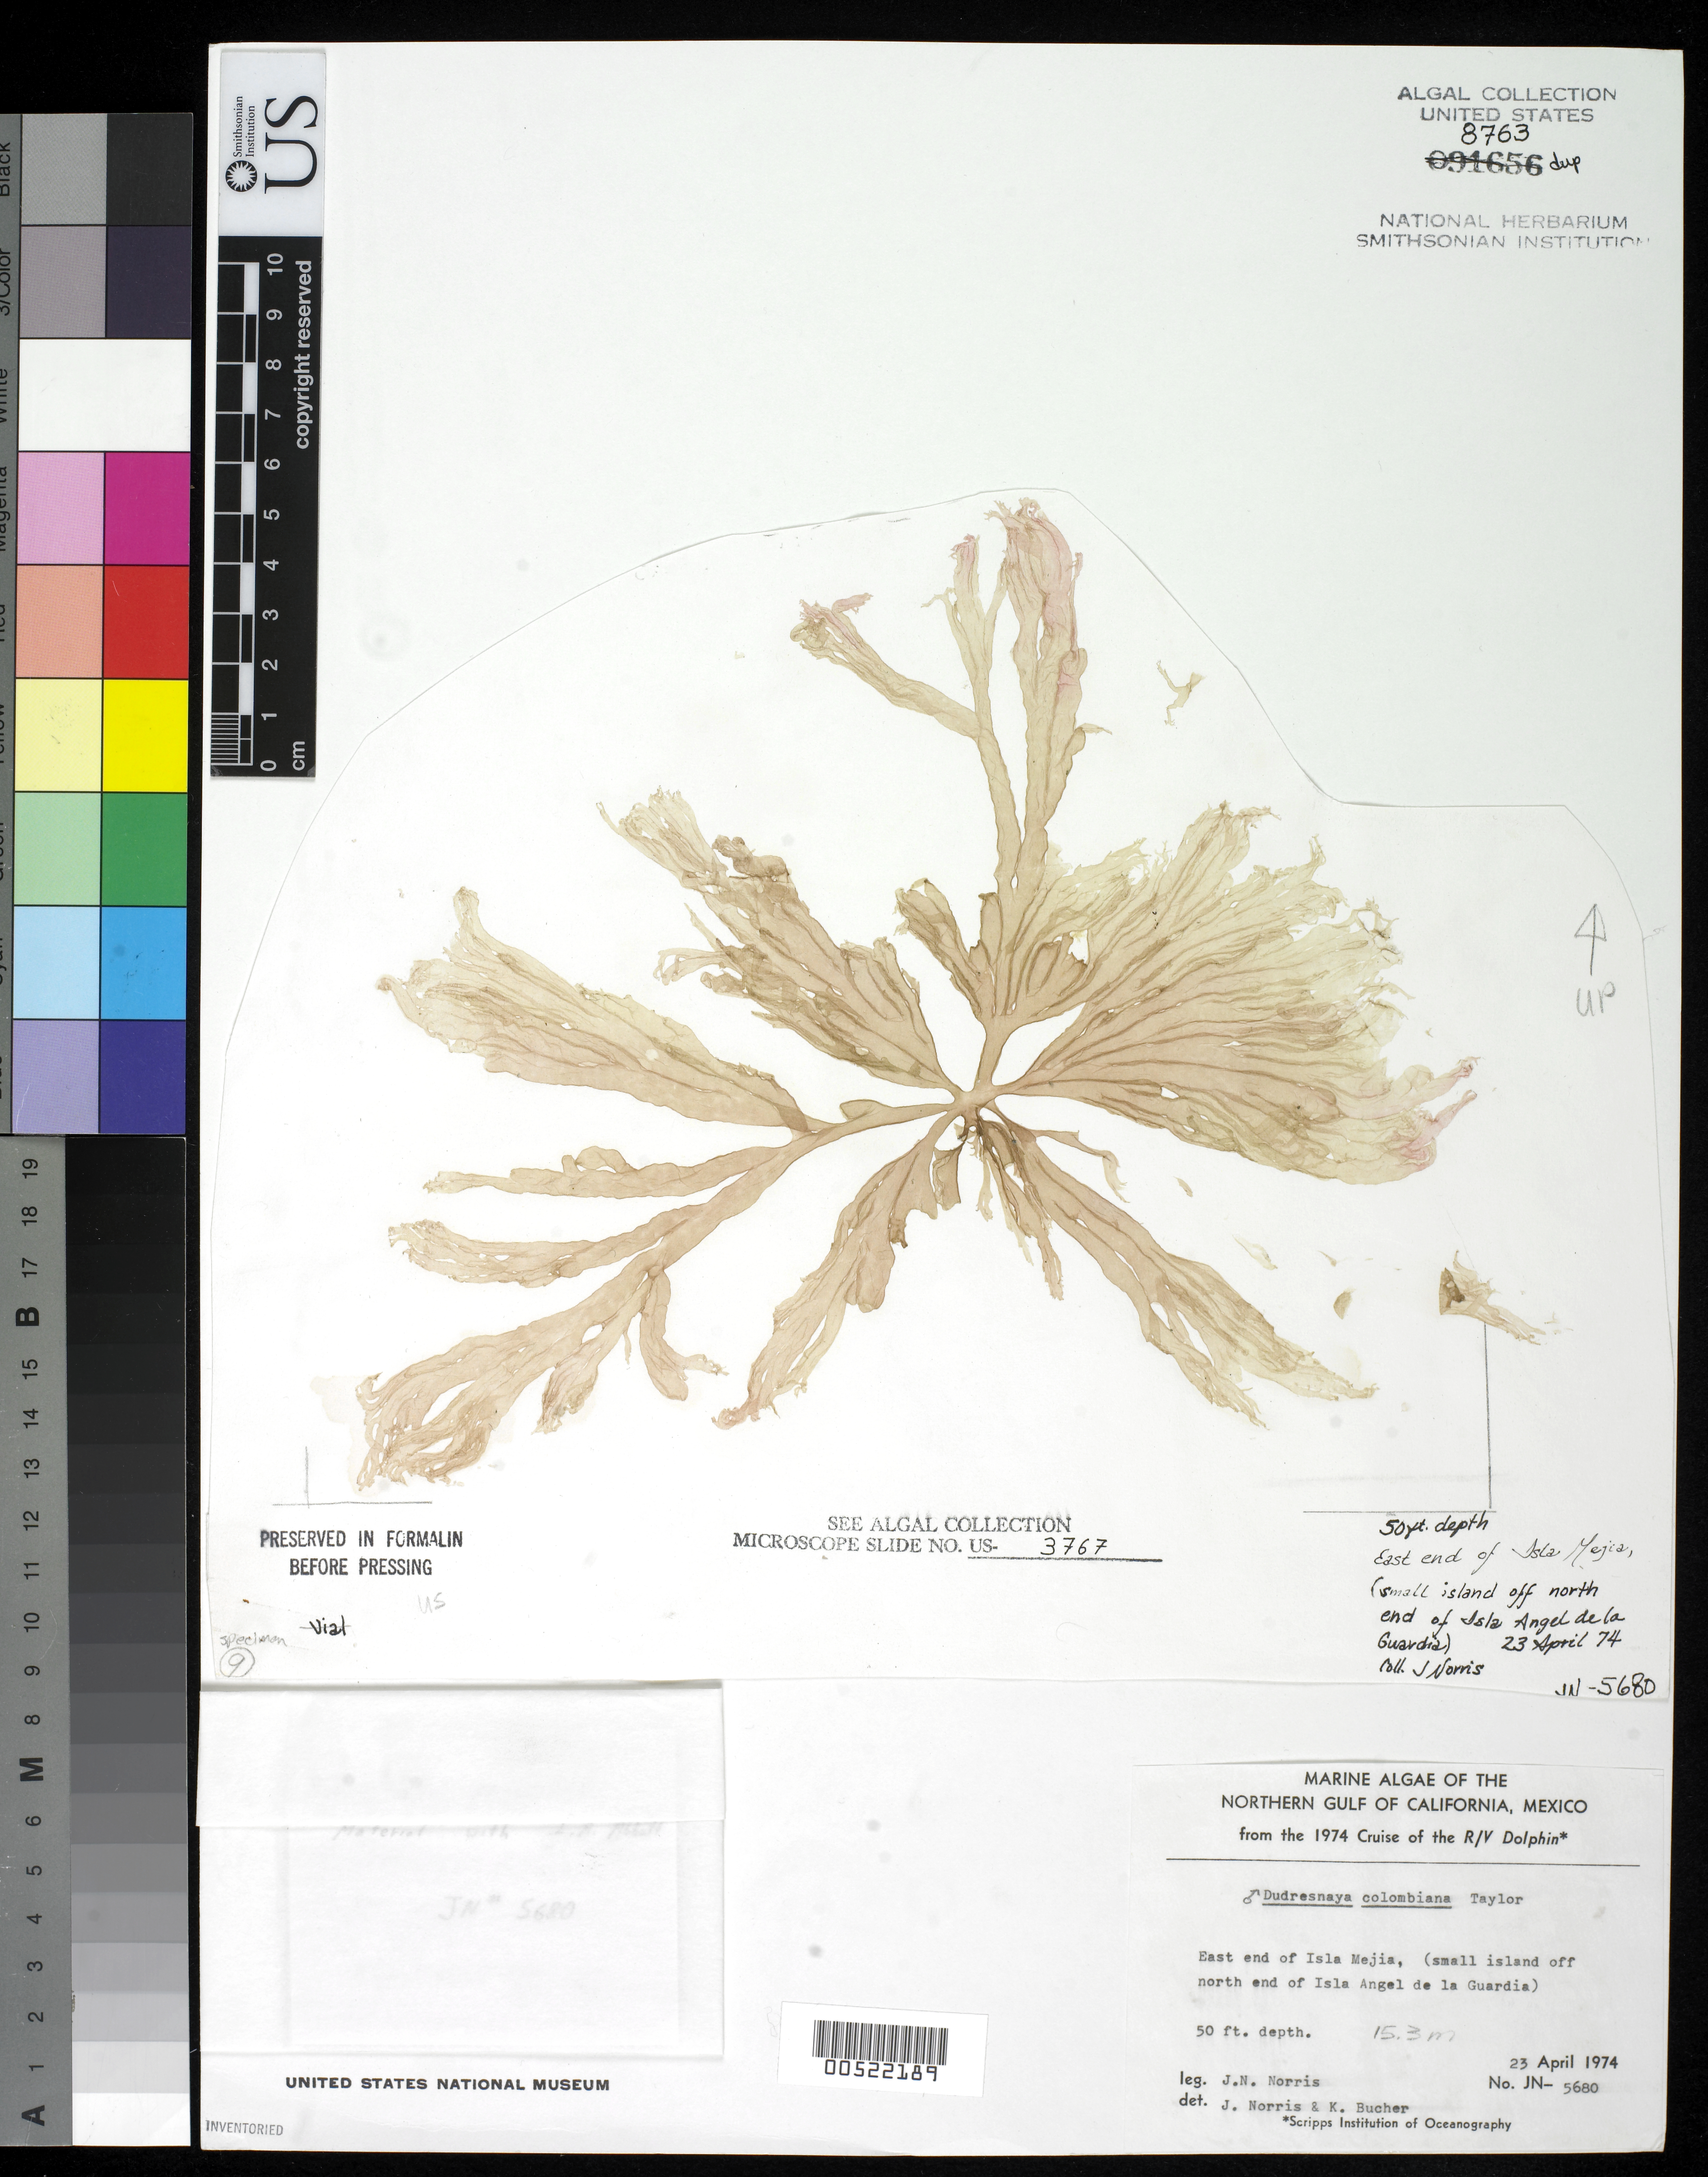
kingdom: Plantae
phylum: Rhodophyta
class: Florideophyceae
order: Gigartinales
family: Dumontiaceae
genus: Dudresnaya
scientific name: Dudresnaya colombiana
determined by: Norris, J. N.; Bucher, K. E.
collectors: J. N. Norris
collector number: JN-5680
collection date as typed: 23 Apr 1974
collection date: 1974-04-23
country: Mexico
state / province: Baja California Norte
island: Isla Mejia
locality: Off Isla Angel de la Guarda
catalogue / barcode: US 8763